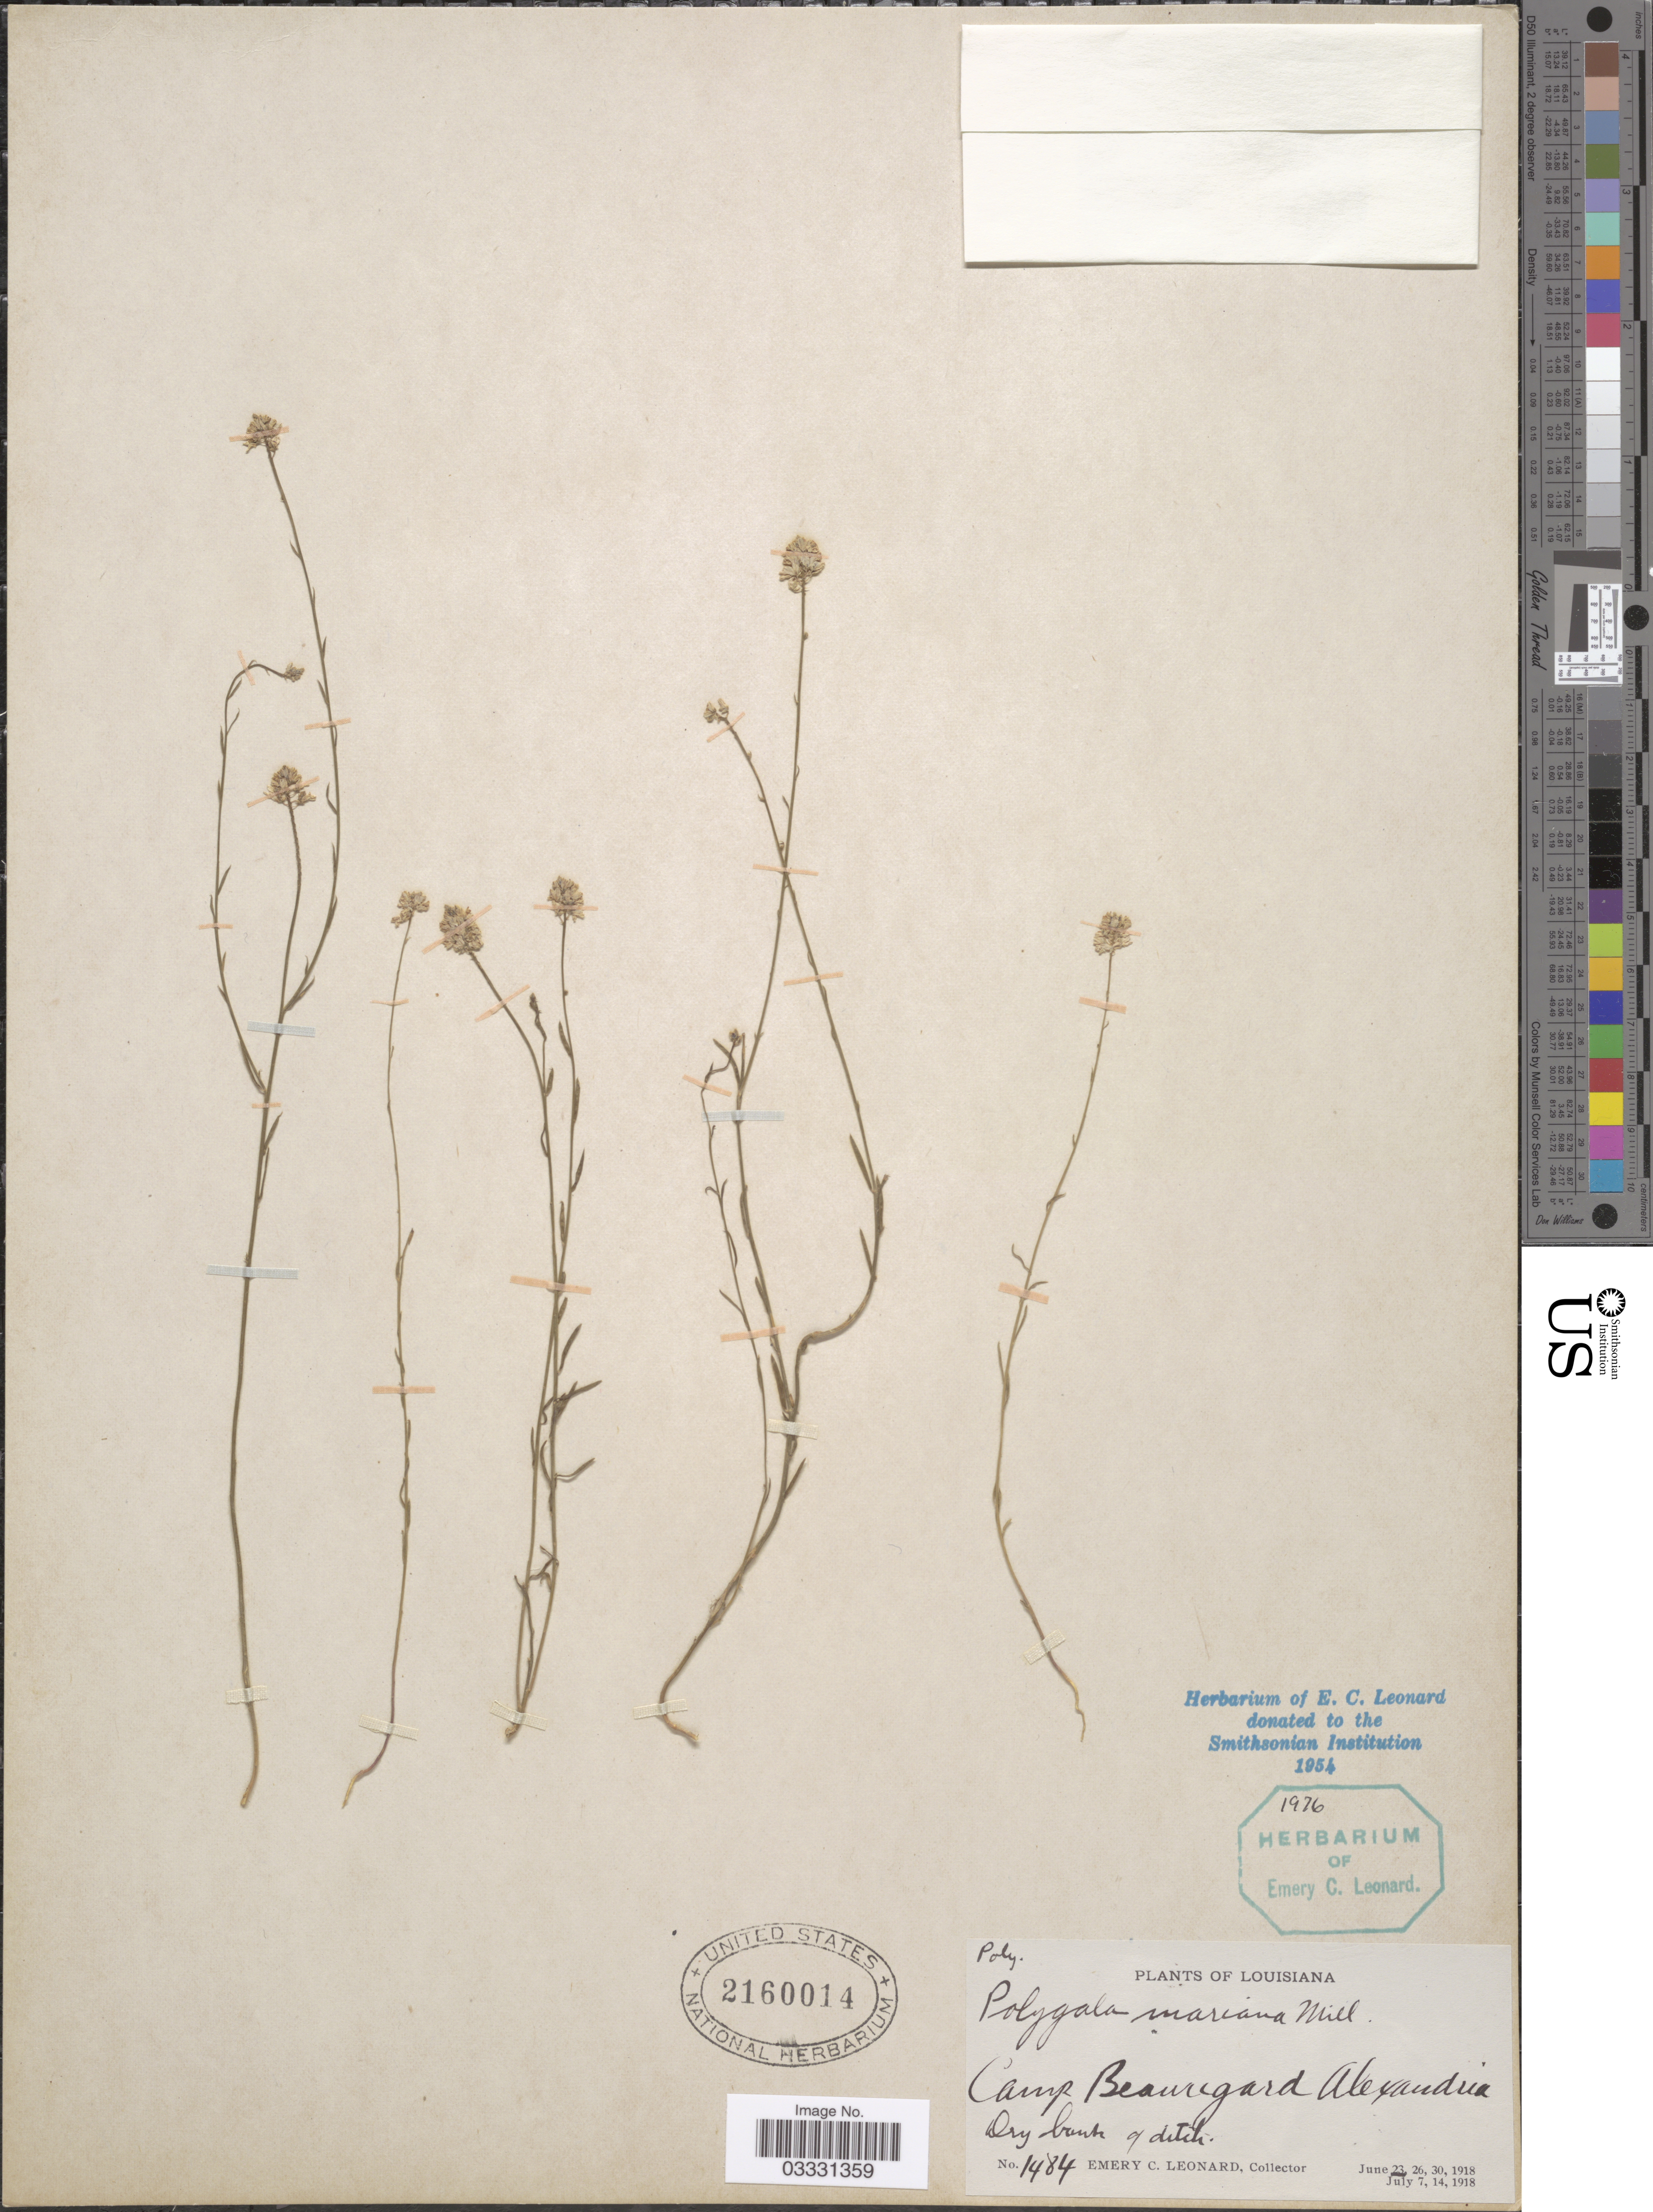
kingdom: Plantae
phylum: Tracheophyta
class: Magnoliopsida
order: Fabales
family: Polygalaceae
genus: Polygala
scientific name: Polygala mariana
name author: Mill.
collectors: E. C. Leonard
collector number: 1484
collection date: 1918-06-23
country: United States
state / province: Louisiana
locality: Camp Beauregard Alexandria.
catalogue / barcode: US 2160014